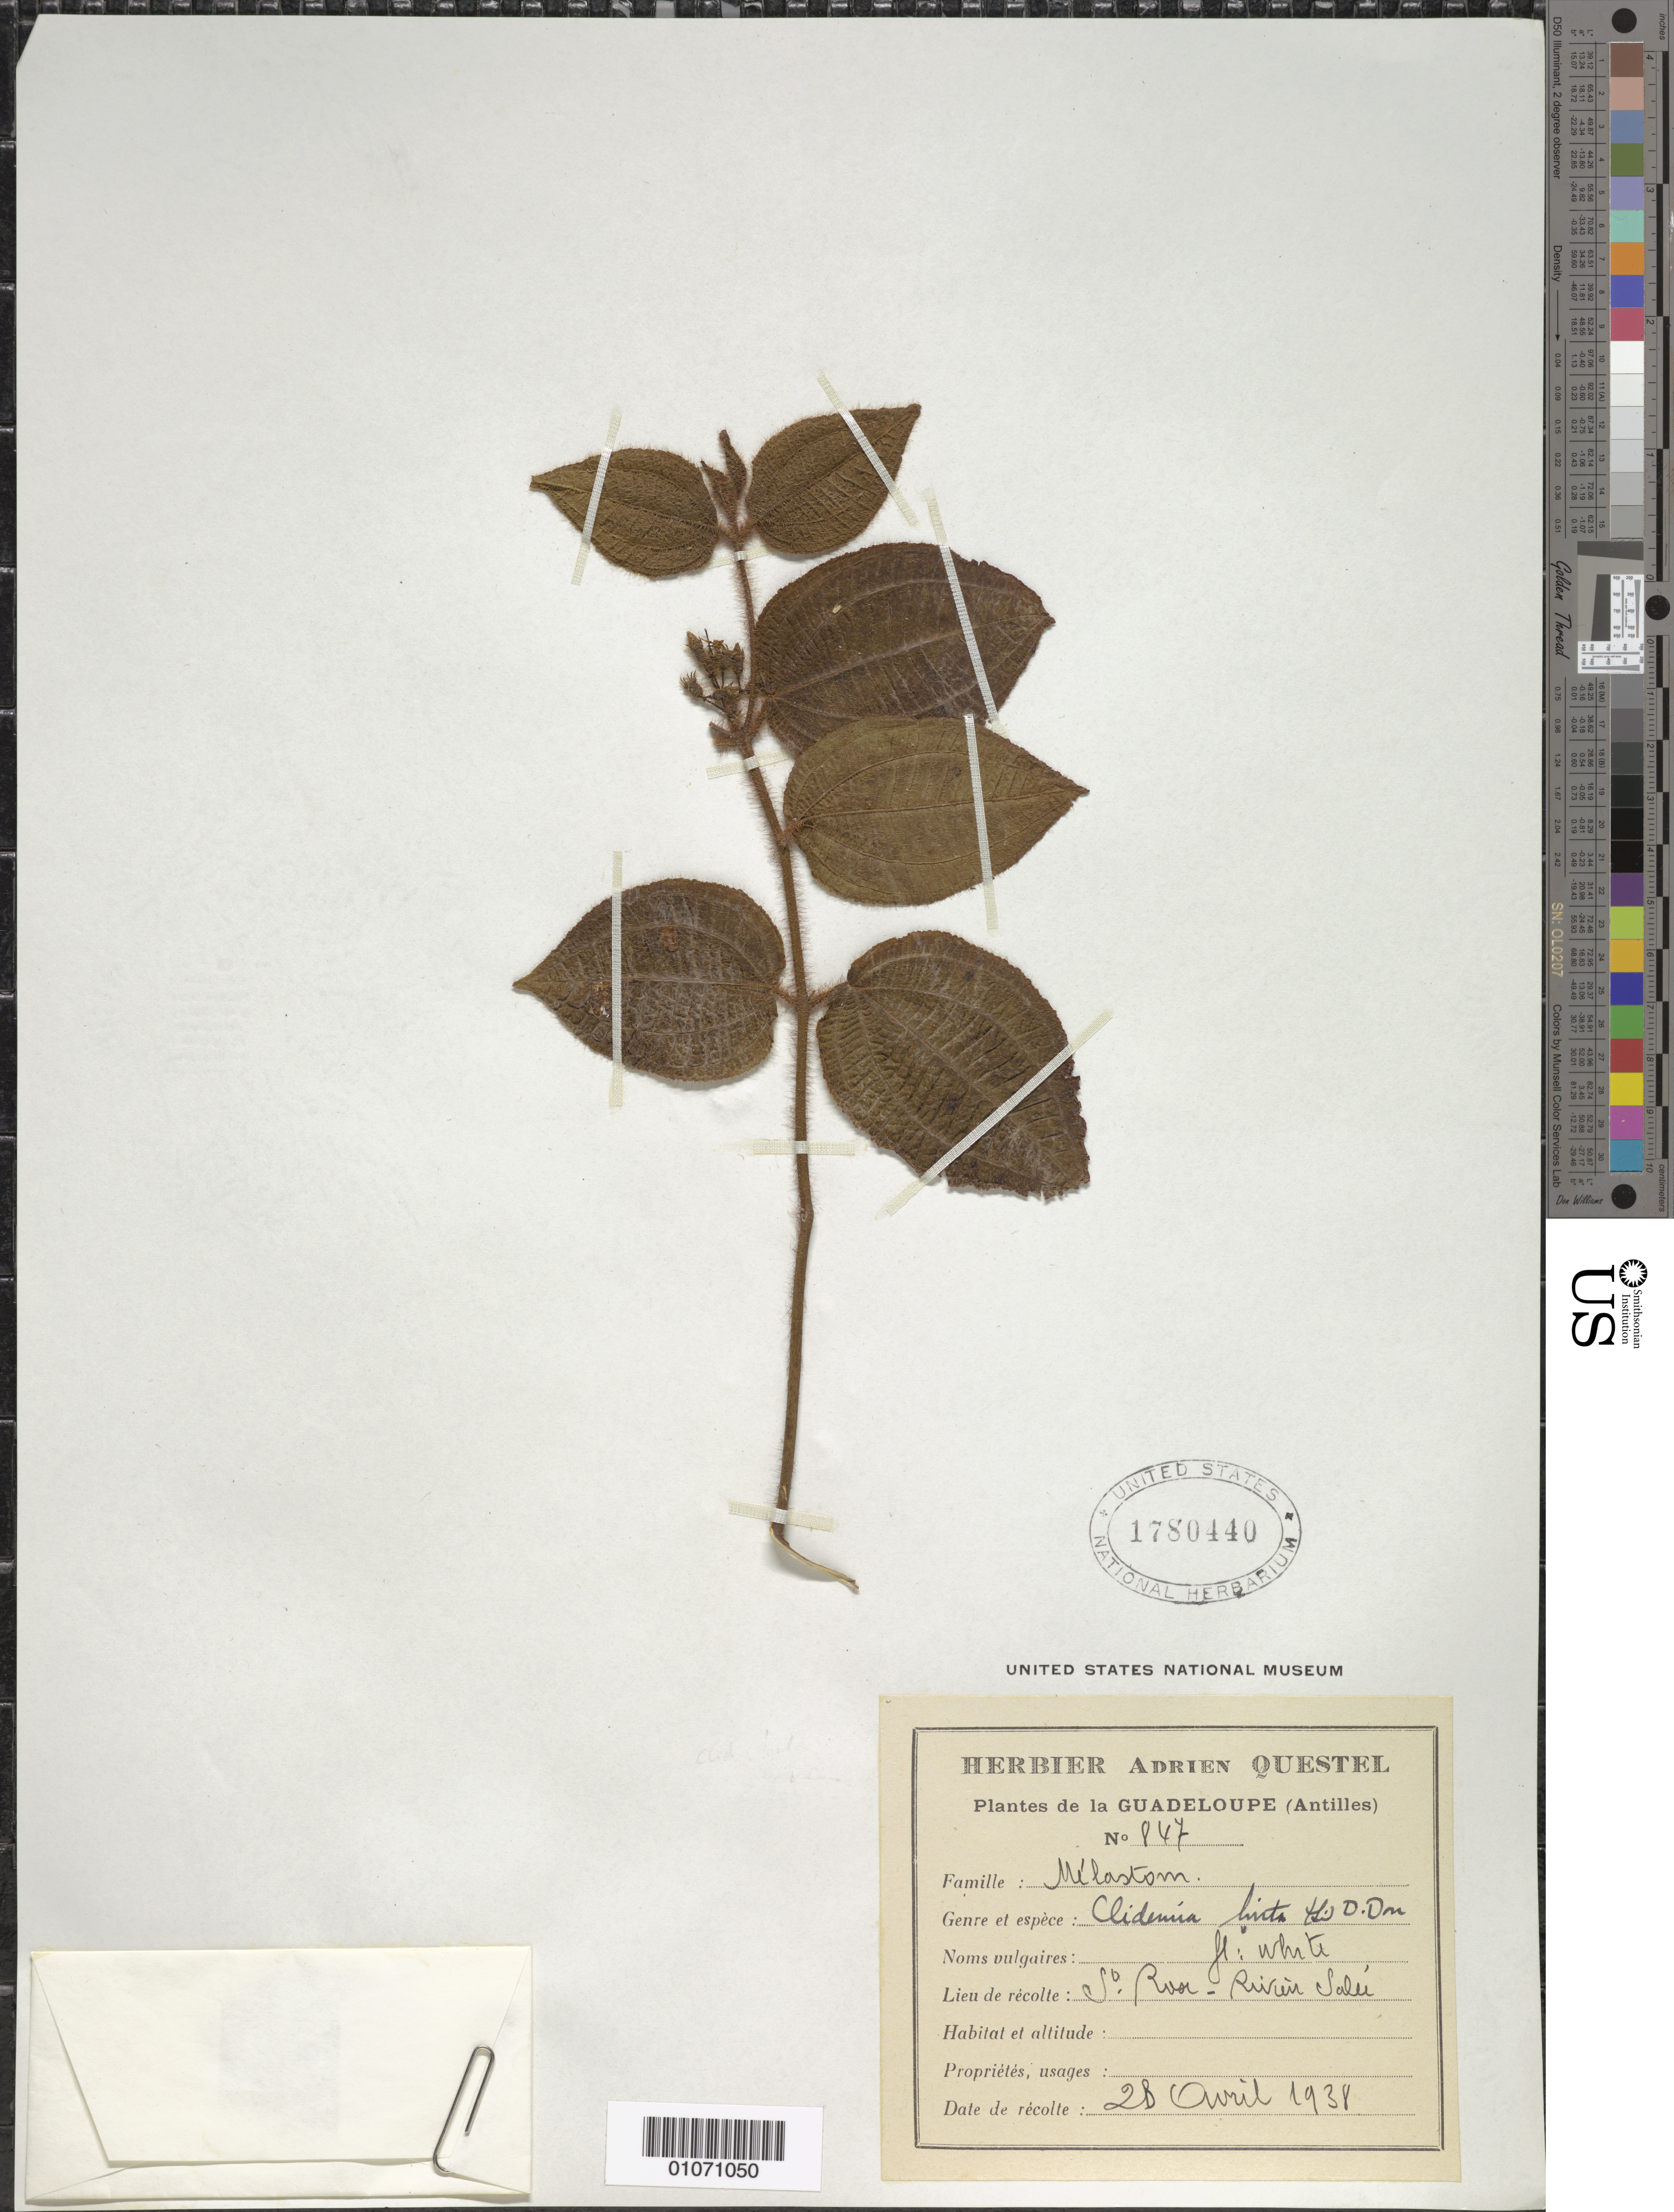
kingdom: Plantae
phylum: Tracheophyta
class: Magnoliopsida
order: Myrtales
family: Melastomataceae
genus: Clidemia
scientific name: Clidemia hirta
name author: (L.) D. Don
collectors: A. Questel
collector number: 847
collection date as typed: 28 Apr 1938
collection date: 1938-04-28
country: Guadeloupe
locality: St. Rose, Rivière Salée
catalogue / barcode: US 1780440